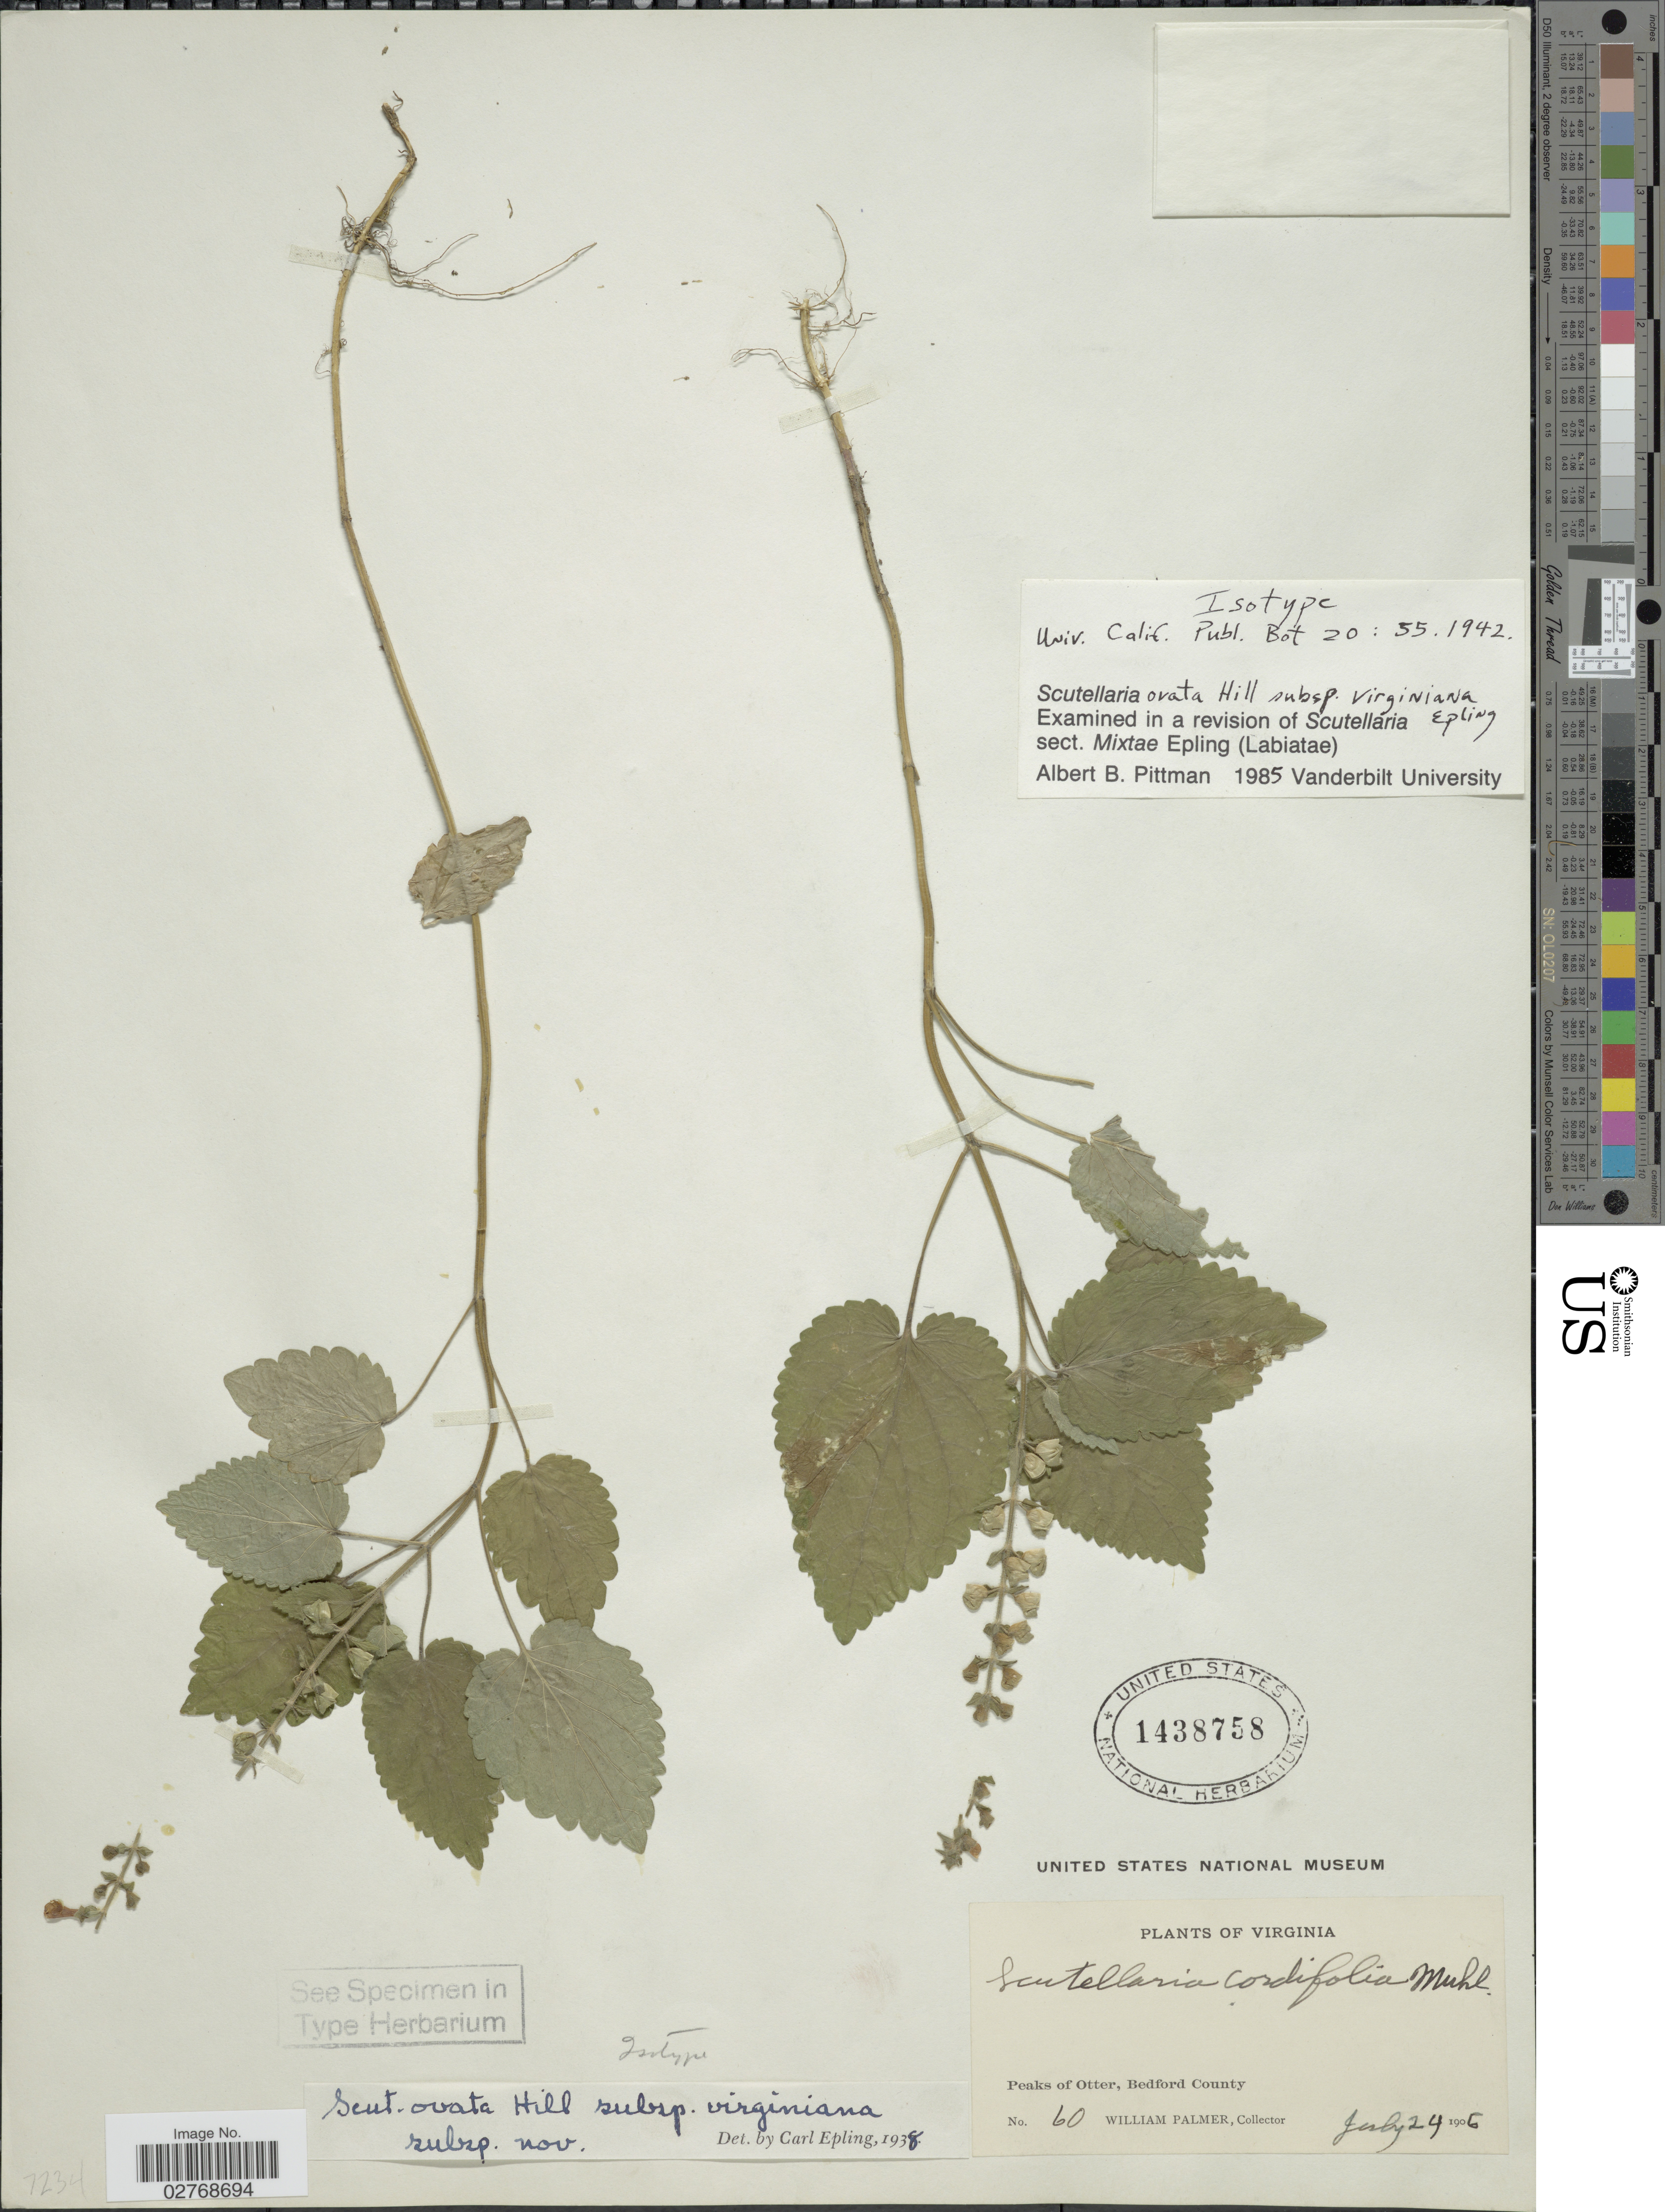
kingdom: Plantae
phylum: Tracheophyta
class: Magnoliopsida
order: Lamiales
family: Lamiaceae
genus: Scutellaria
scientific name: Scutellaria ovata subsp. virginiana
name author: Epling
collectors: W. Palmer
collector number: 60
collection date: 1906-07-24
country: United States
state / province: Virginia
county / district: Bedford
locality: Peaks of Otter, Bedford County.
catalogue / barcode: US 1438758